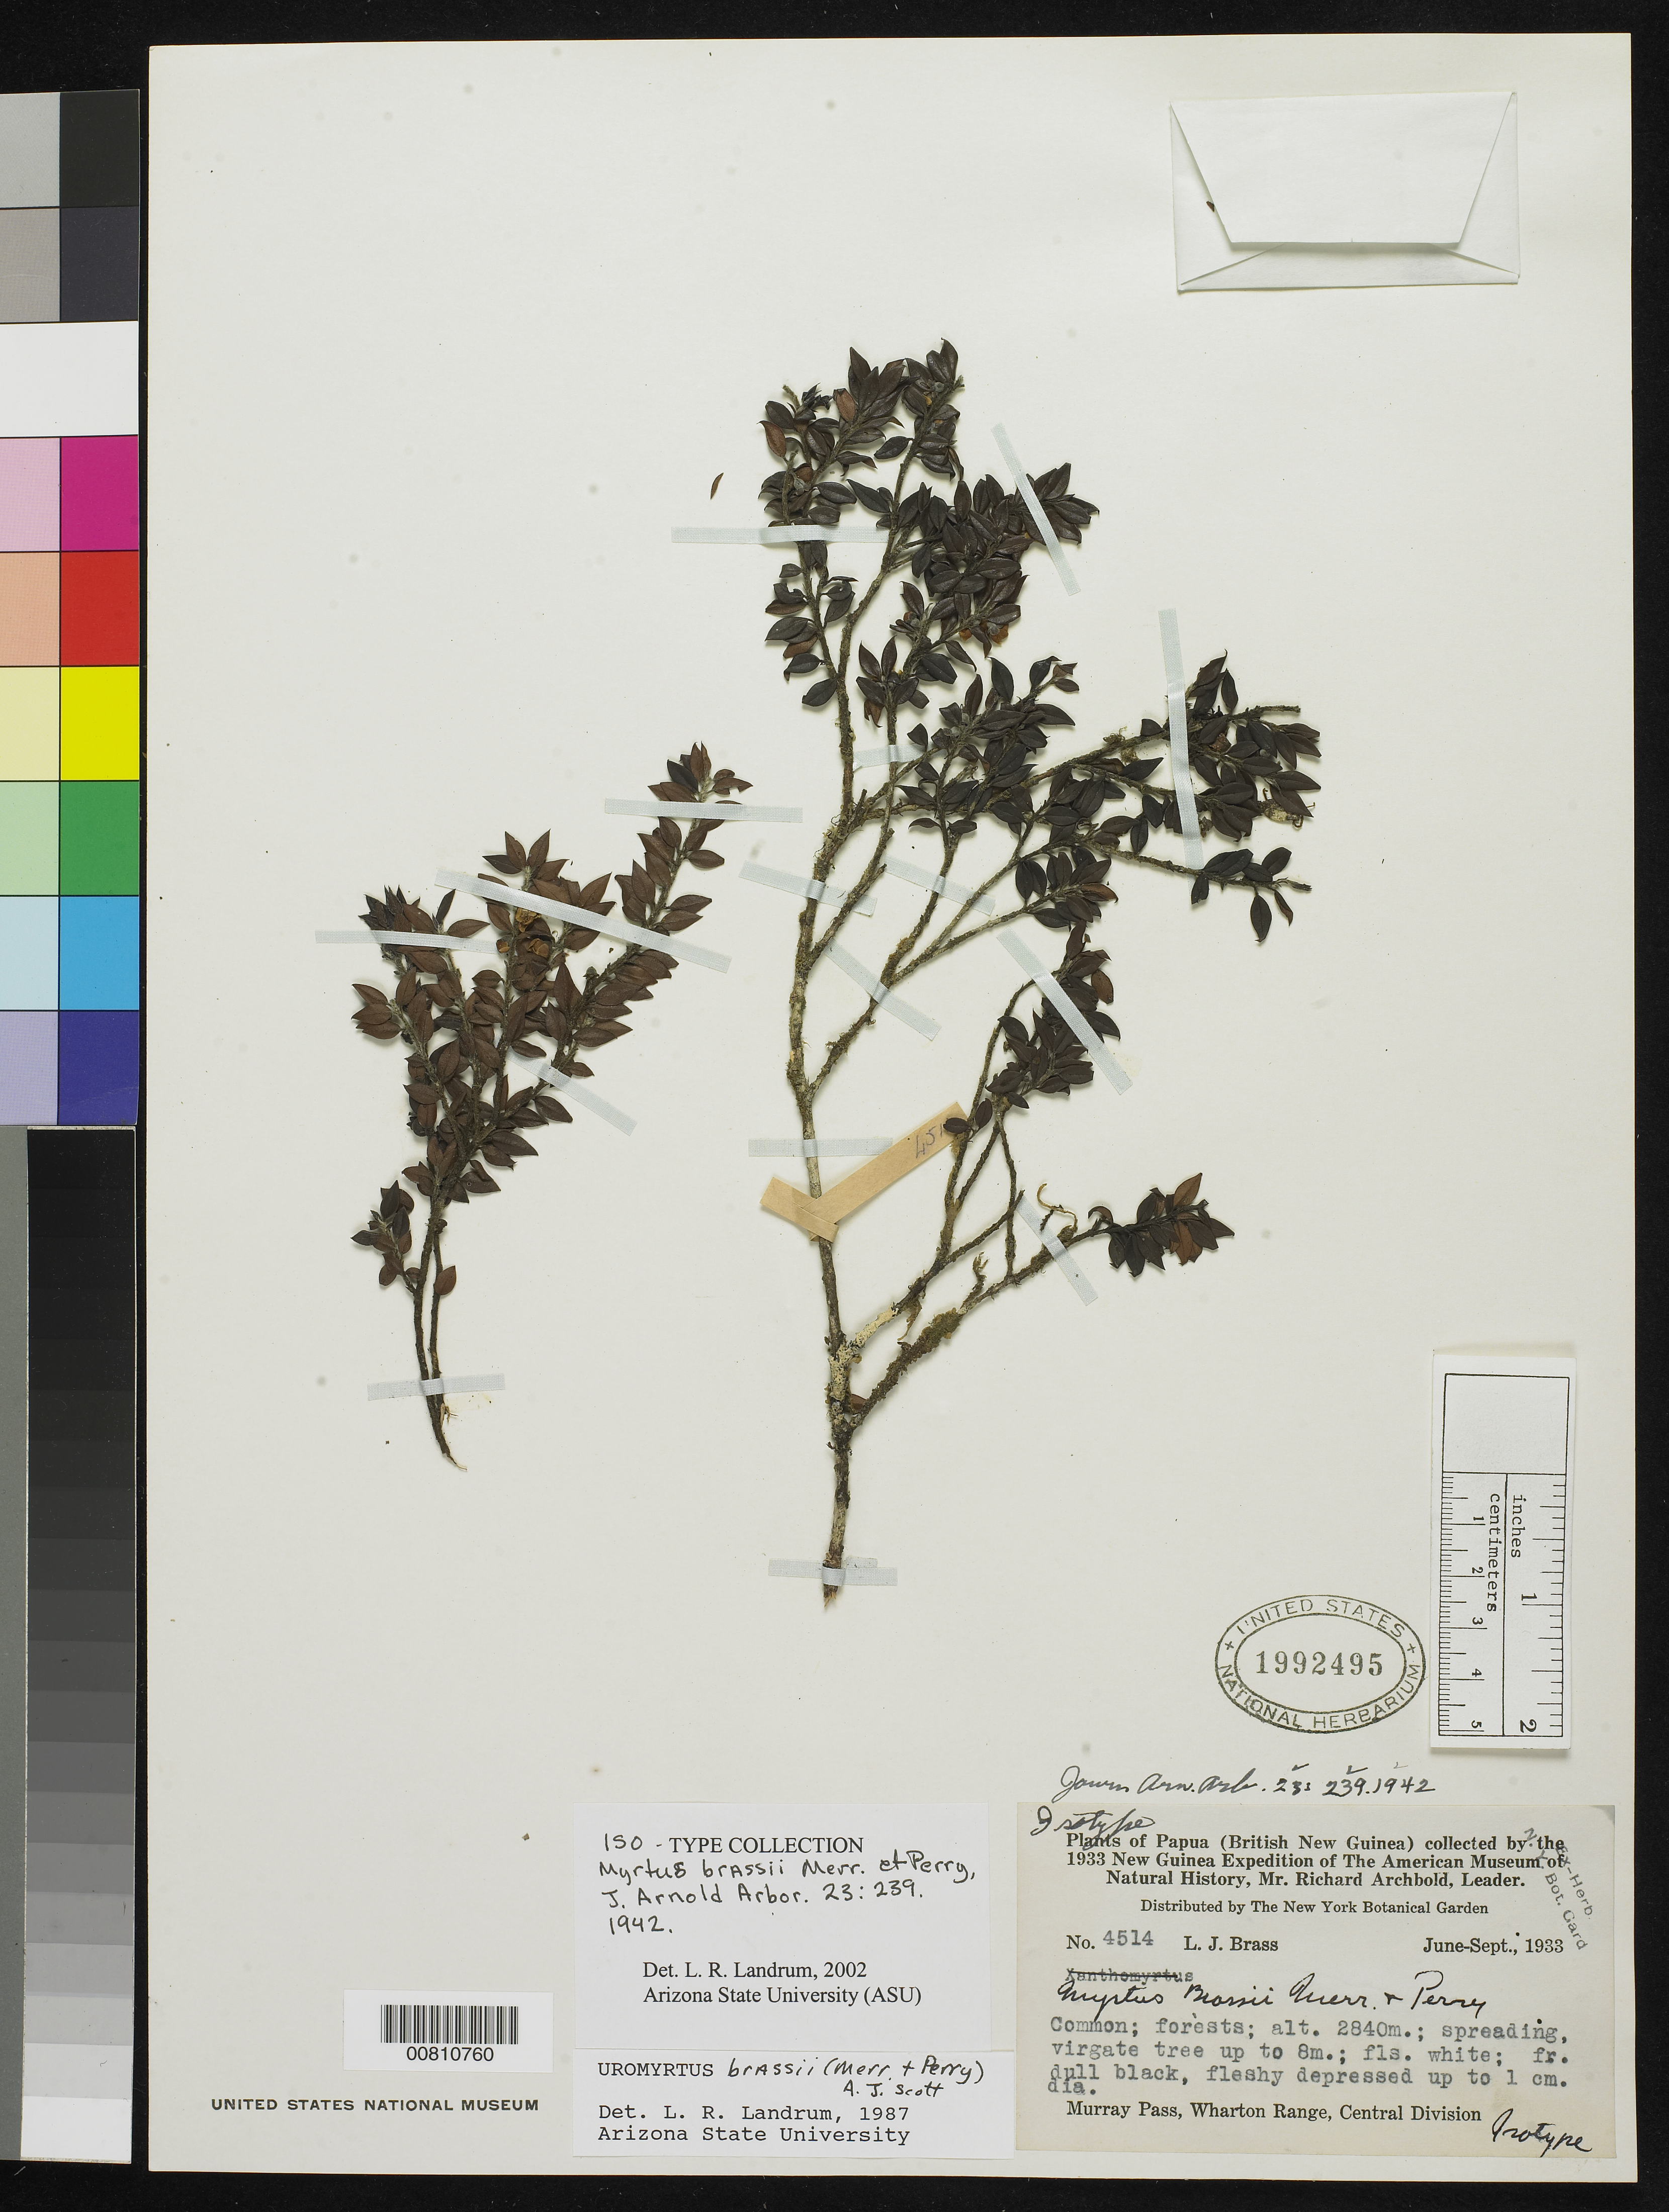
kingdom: Plantae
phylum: Tracheophyta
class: Magnoliopsida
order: Myrtales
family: Myrtaceae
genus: Myrtus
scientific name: Myrtus brassii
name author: Merr. & L.M. Perry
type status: Isotype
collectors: L. J. Brass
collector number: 4514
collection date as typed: Jul 1933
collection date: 1933-07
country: Papua New Guinea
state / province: Central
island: New Guinea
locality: Wharton Range, Murray Pass.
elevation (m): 2840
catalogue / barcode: US 1992495